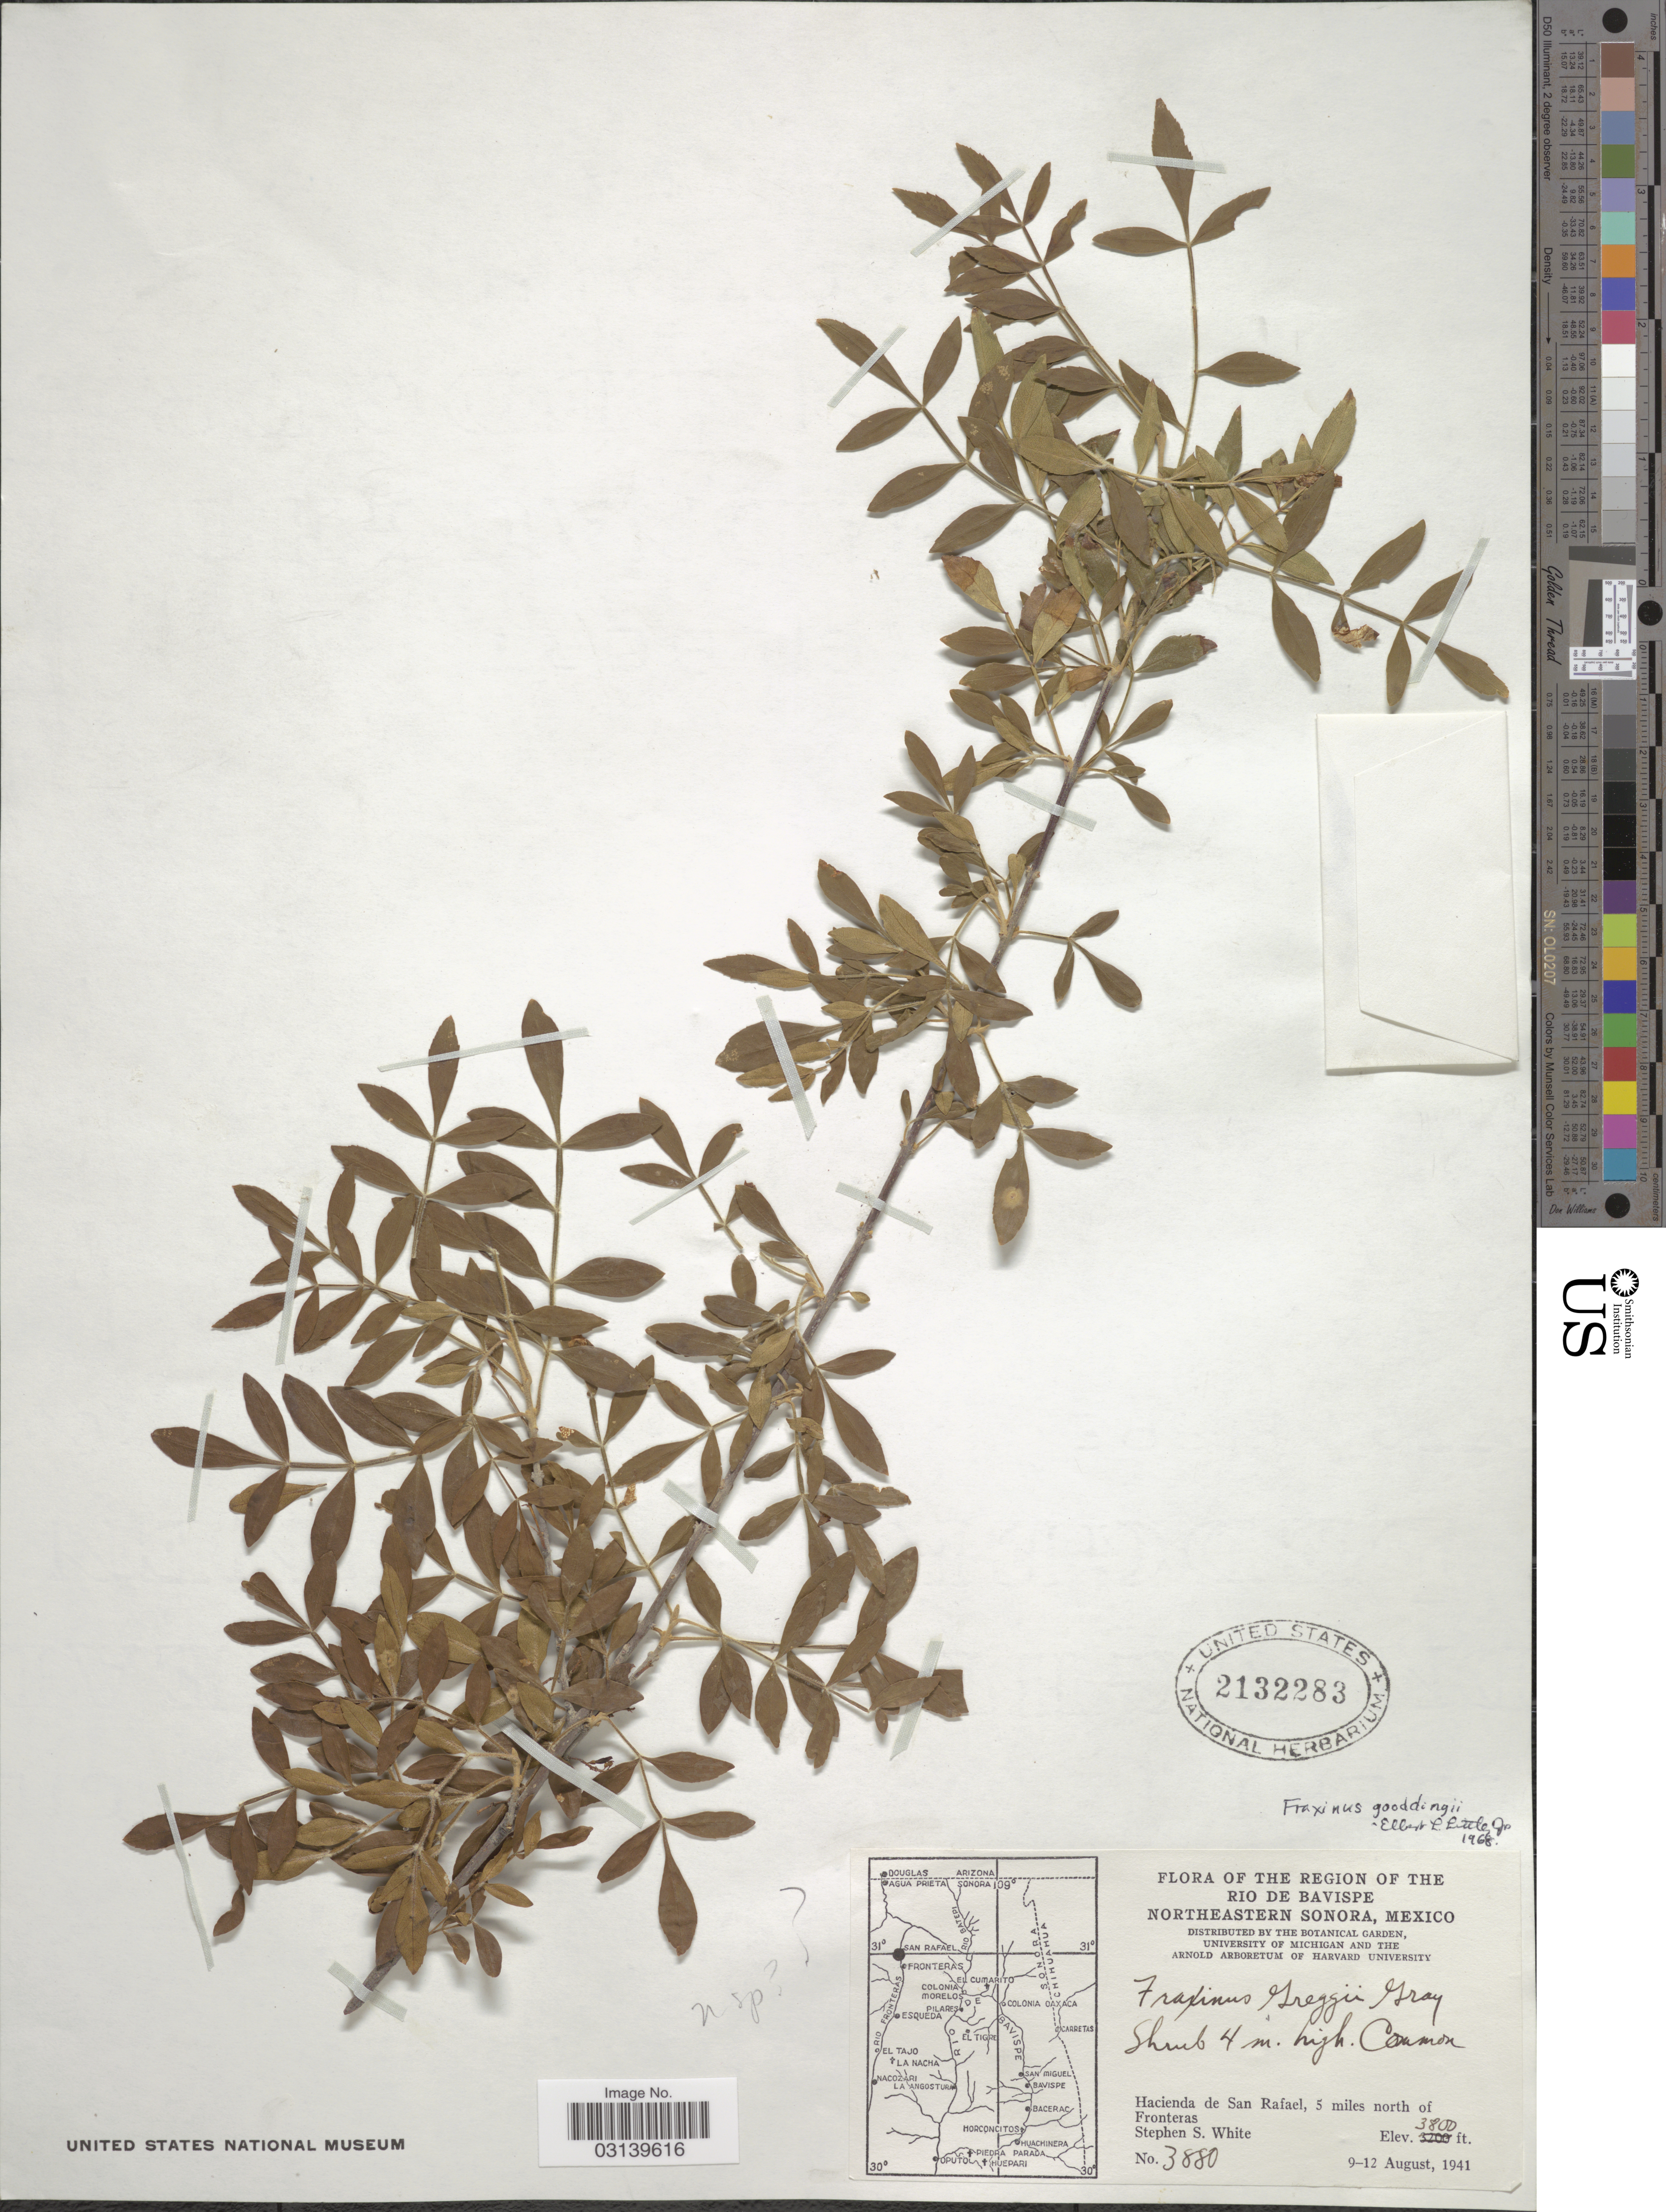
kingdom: Plantae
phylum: Tracheophyta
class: Magnoliopsida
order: Lamiales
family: Oleaceae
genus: Fraxinus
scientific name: Fraxinus greggii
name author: A. Gray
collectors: S. S. White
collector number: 3880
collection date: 1941-08-09/1941-08-12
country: Mexico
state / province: Sonora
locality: The Region of the Rio de Bavispe. Northeastern Sonora. Hacienda de San Rafael, 5 miles north of Fronteras.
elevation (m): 1158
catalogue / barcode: US 2132283